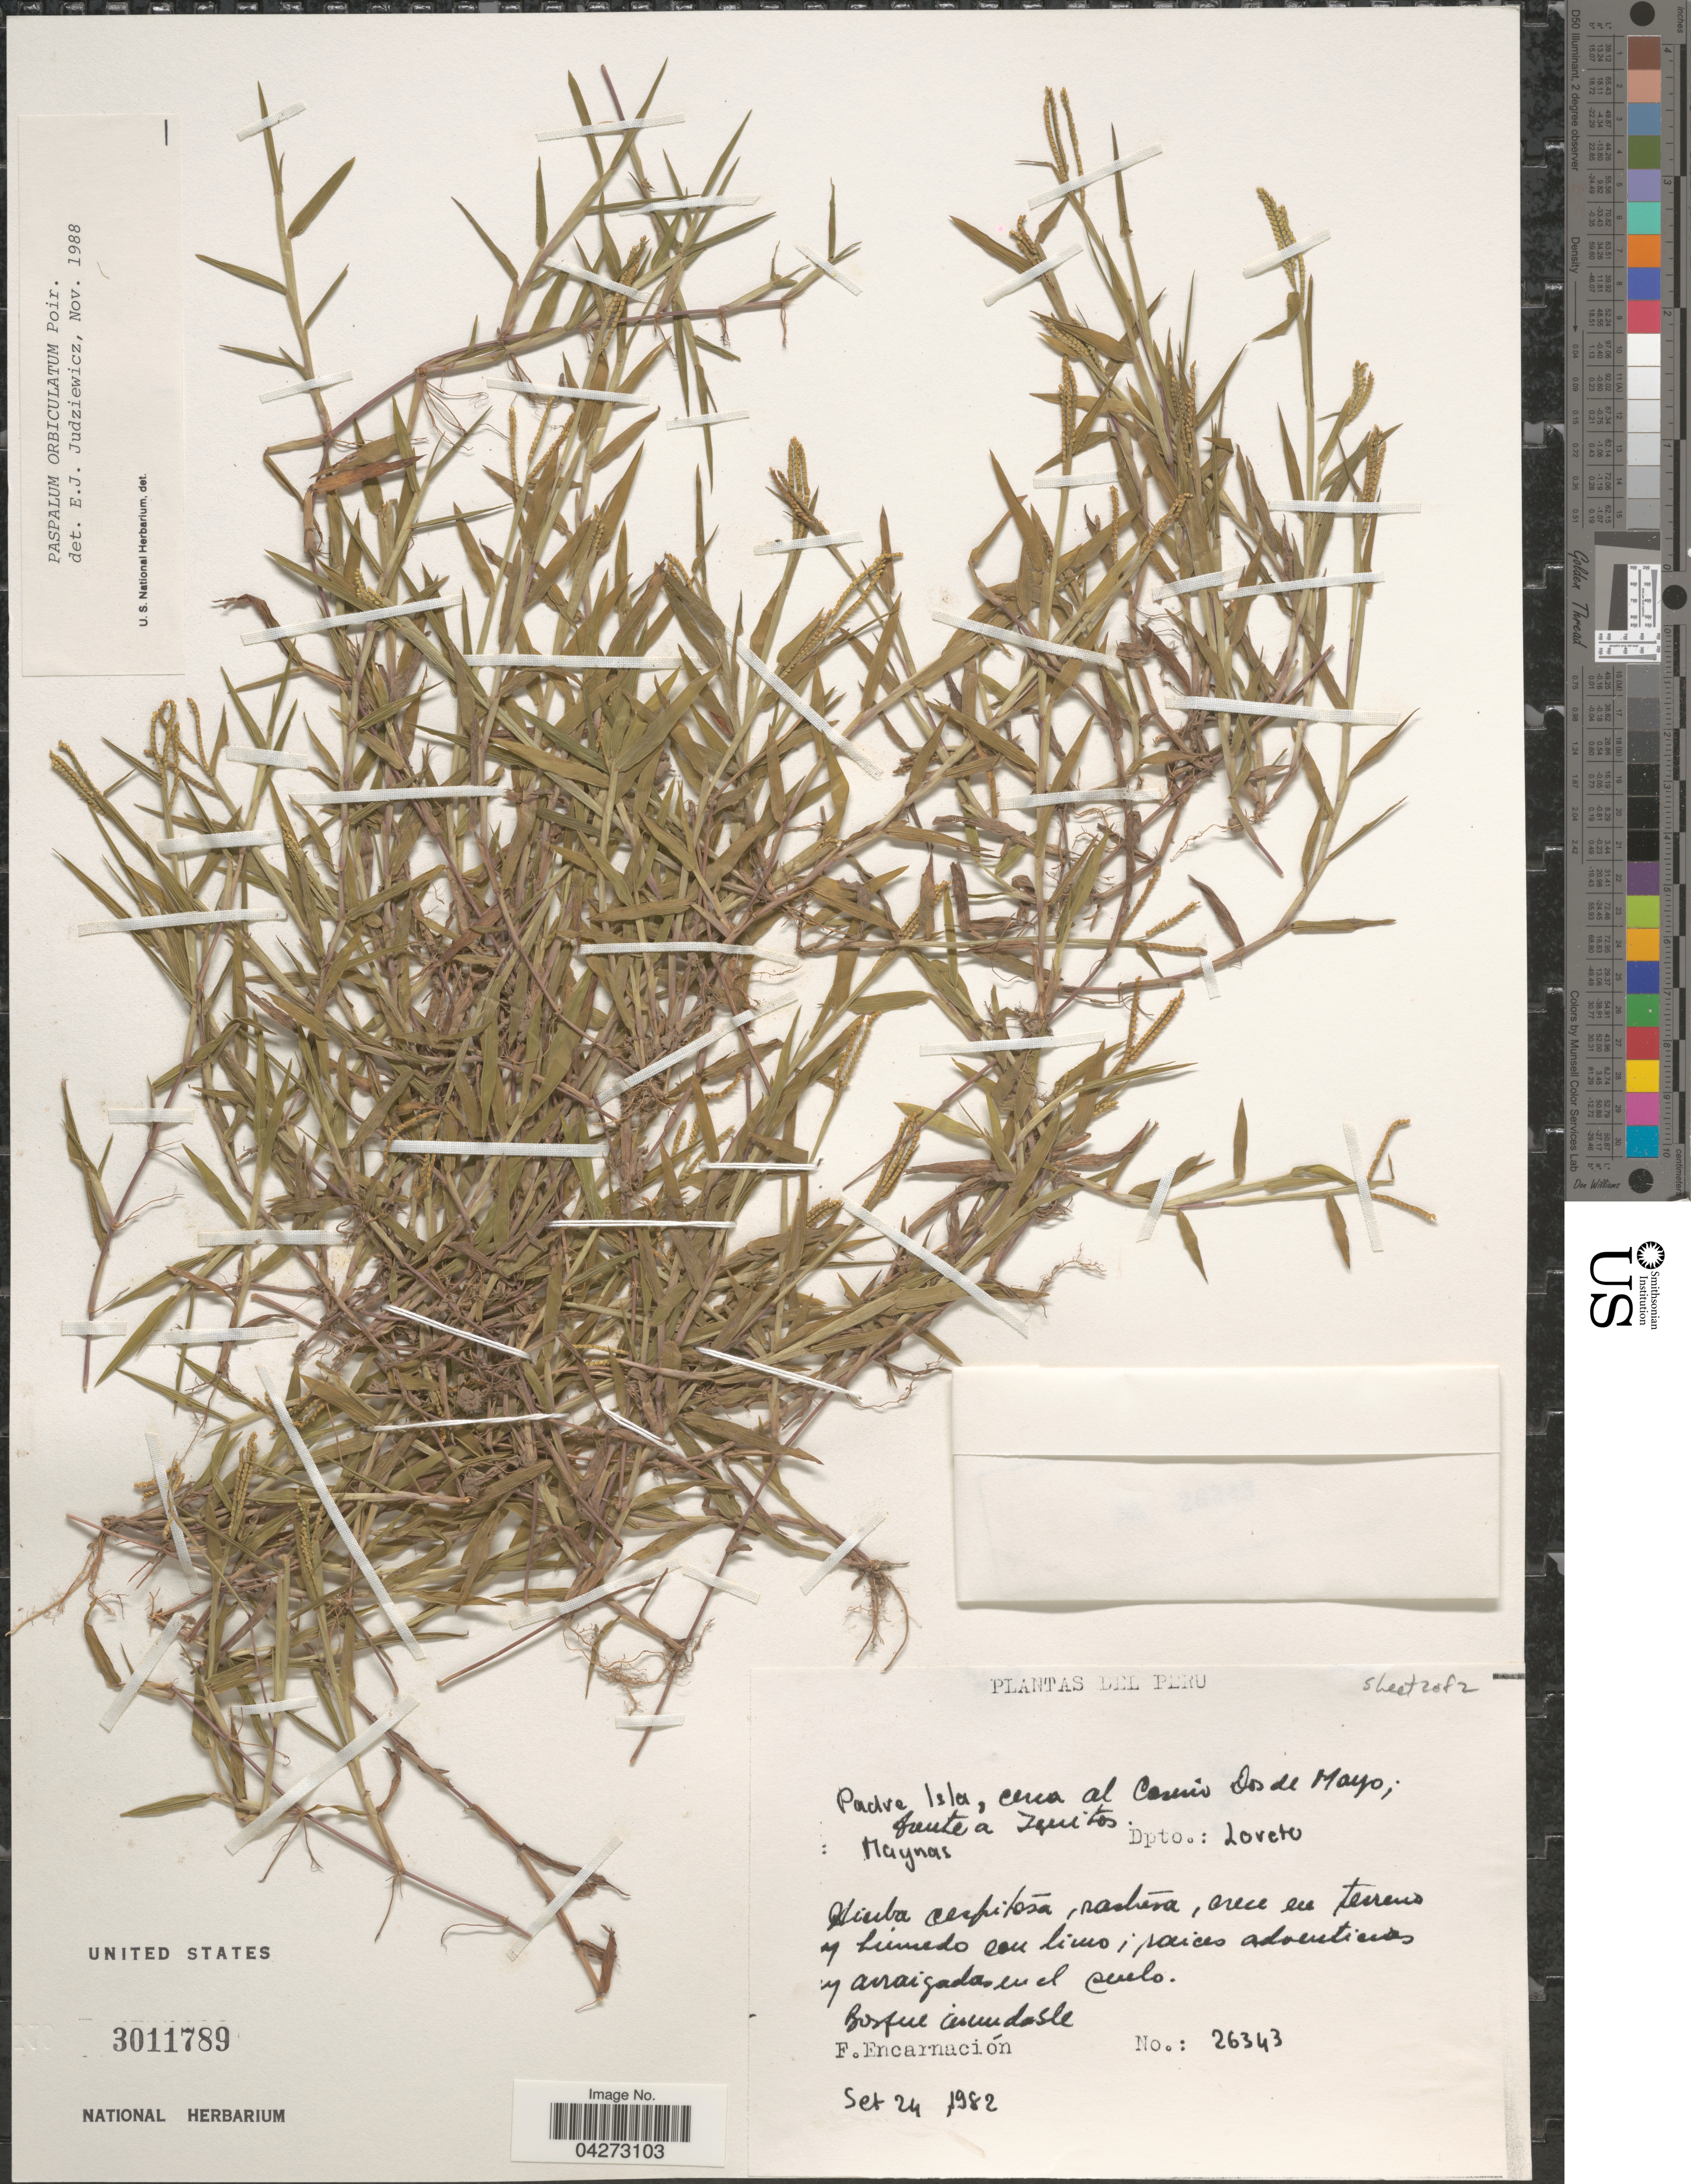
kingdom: Plantae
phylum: Tracheophyta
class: Liliopsida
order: Poales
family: Poaceae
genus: Paspalum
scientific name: Paspalum orbiculatum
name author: Poir.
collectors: F. Encarnación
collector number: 26343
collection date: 1982-09-24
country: Peru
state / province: Loreto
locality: Padre Isla, cerca al Caserio Dos de Mayo, frente a Iquitos, Maynas, Dpto. Loreto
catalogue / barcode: US 3011789